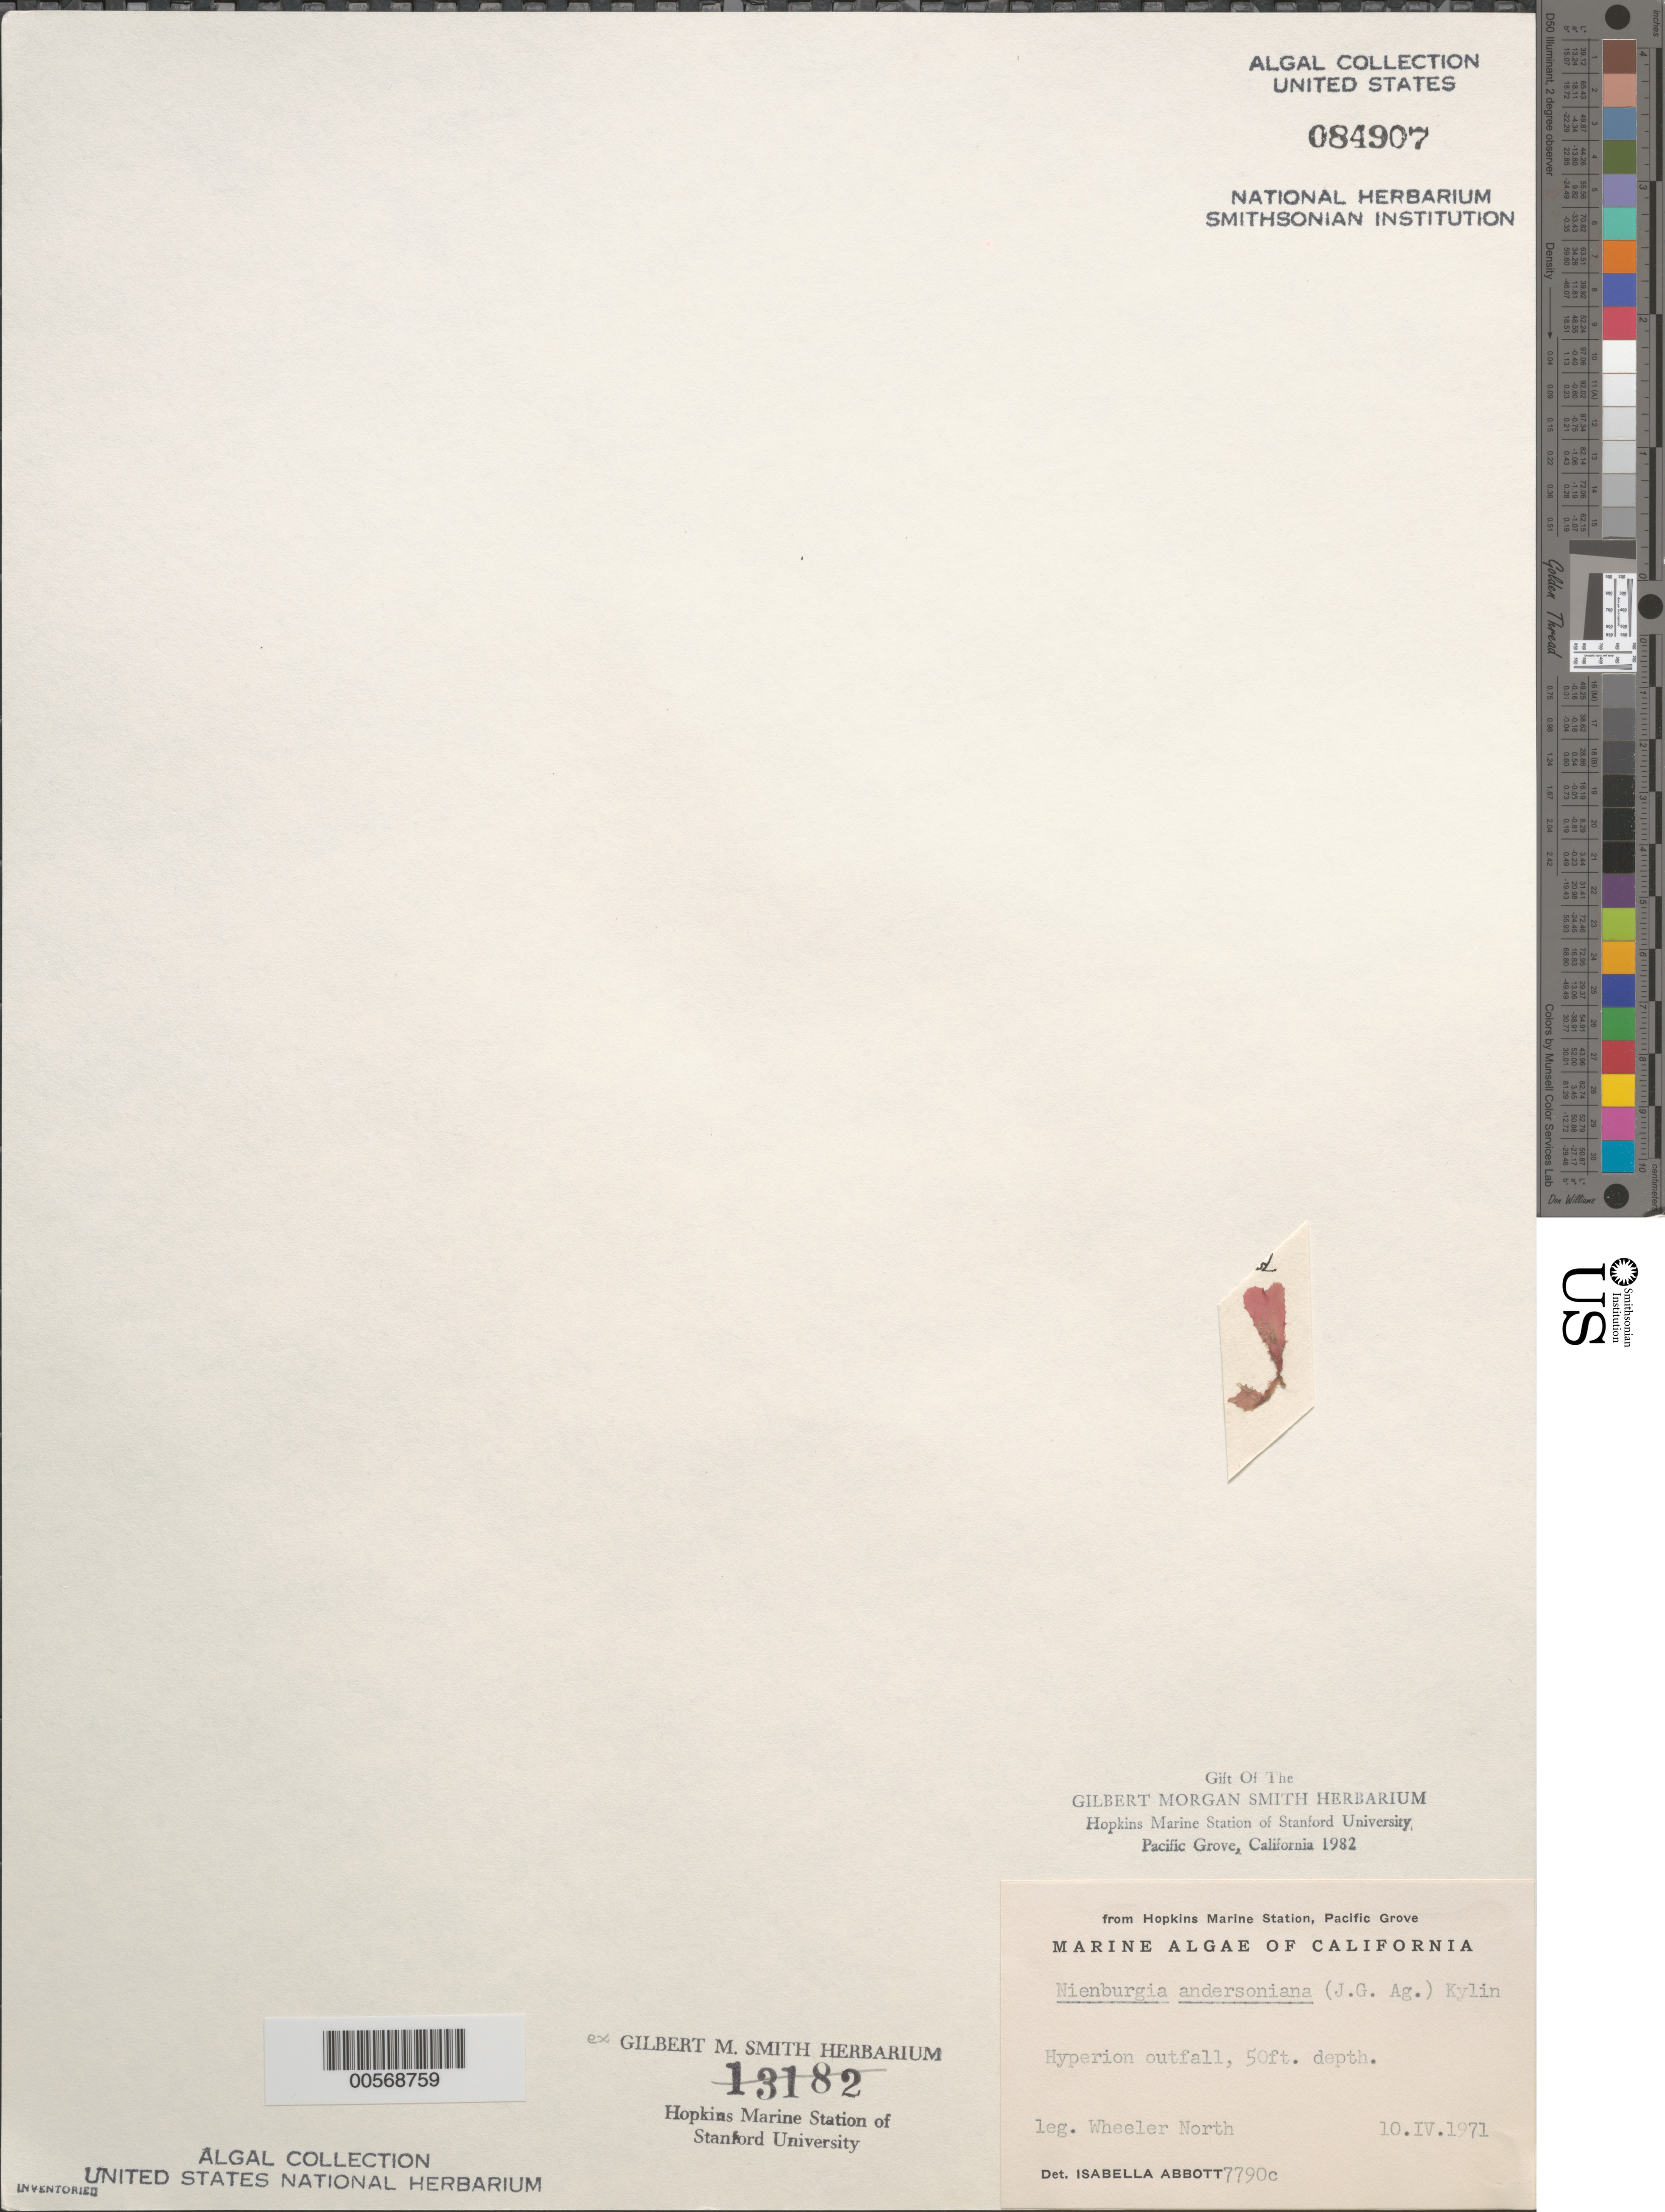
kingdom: Plantae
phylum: Rhodophyta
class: Florideophyceae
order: Ceramiales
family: Delesseriaceae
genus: Nienburgia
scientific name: Nienburgia andersoniana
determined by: Abbott, Isabella A.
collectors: W. North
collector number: IAA 7790c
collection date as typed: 10 Apr 1971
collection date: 1971-04-10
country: United States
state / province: California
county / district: Los Angeles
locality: Hyperion Outfall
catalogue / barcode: US 84907